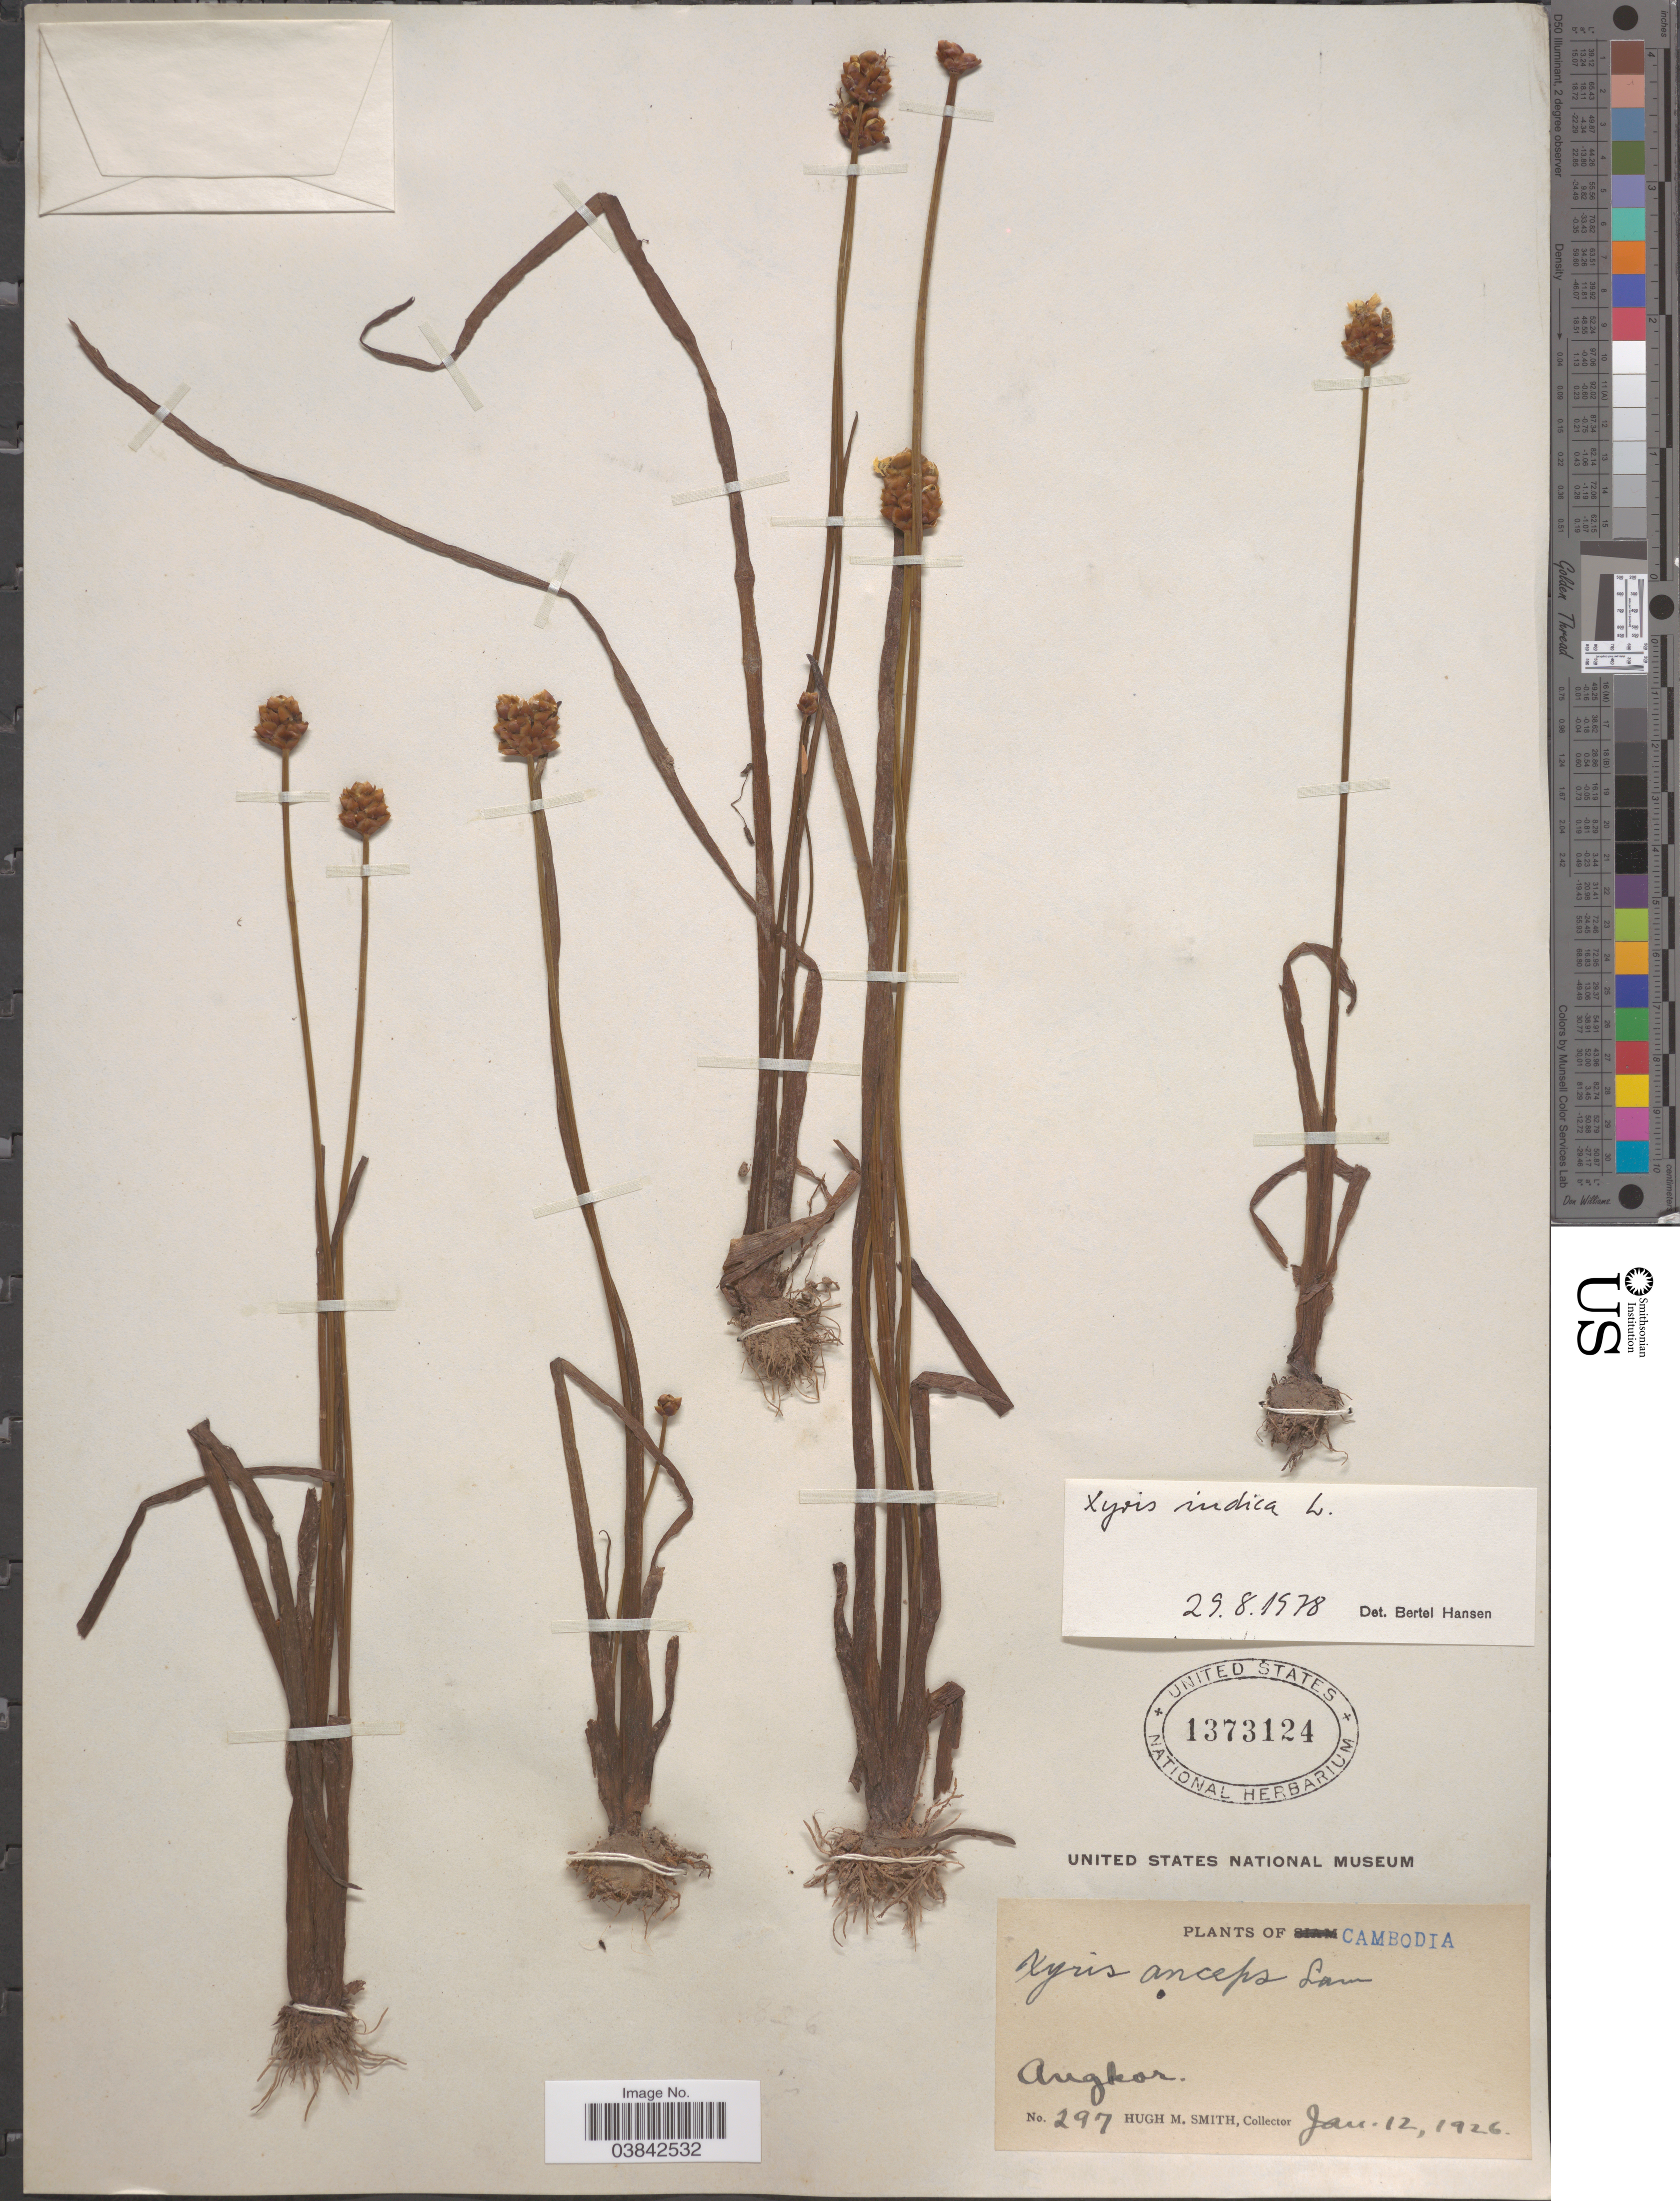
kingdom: Plantae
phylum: Tracheophyta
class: Liliopsida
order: Poales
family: Xyridaceae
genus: Xyris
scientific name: Xyris indica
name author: L.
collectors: H. M. Smith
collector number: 297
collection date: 1926-01-12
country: Cambodia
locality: Angkor.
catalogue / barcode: US 1373124